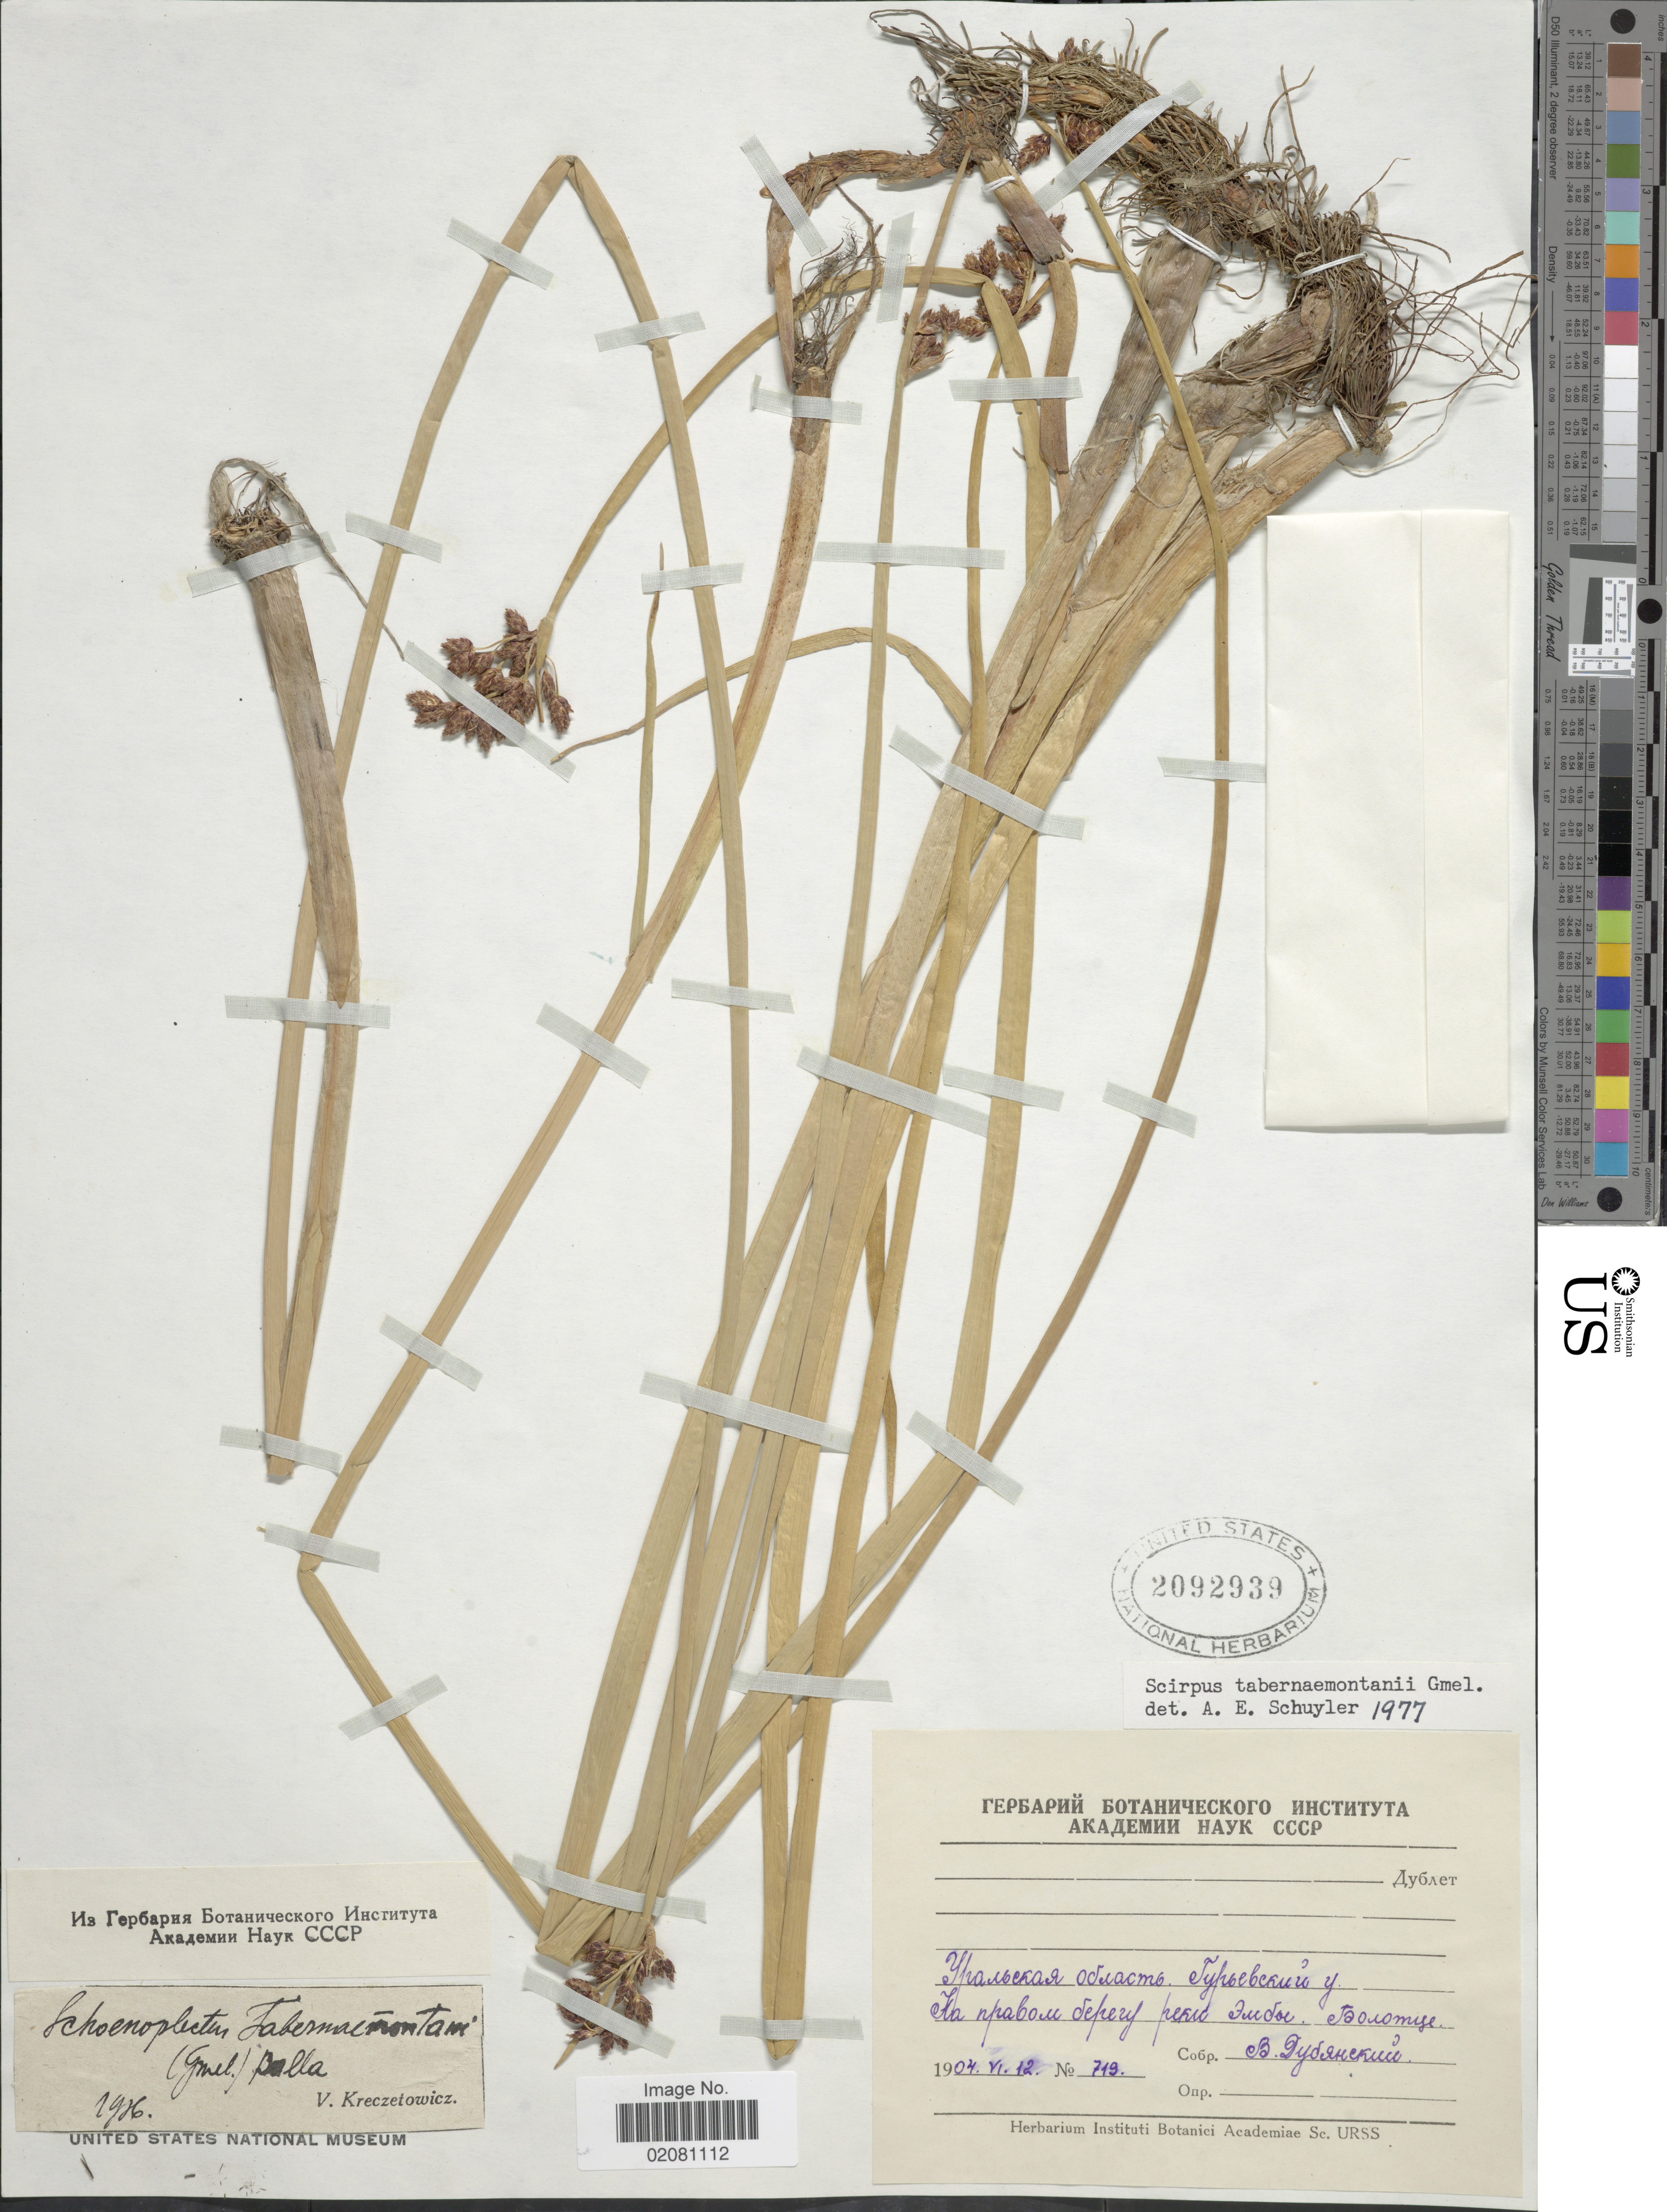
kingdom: Plantae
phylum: Tracheophyta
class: Liliopsida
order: Poales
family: Cyperaceae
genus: Schoenoplectus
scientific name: Schoenoplectus tabernaemontani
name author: (C.C. Gmel.) Palla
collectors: V. Dubyansky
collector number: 719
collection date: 1904-06-12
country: Kazakhstan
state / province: Atyrau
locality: Right shore of Emba River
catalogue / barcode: US 2092939